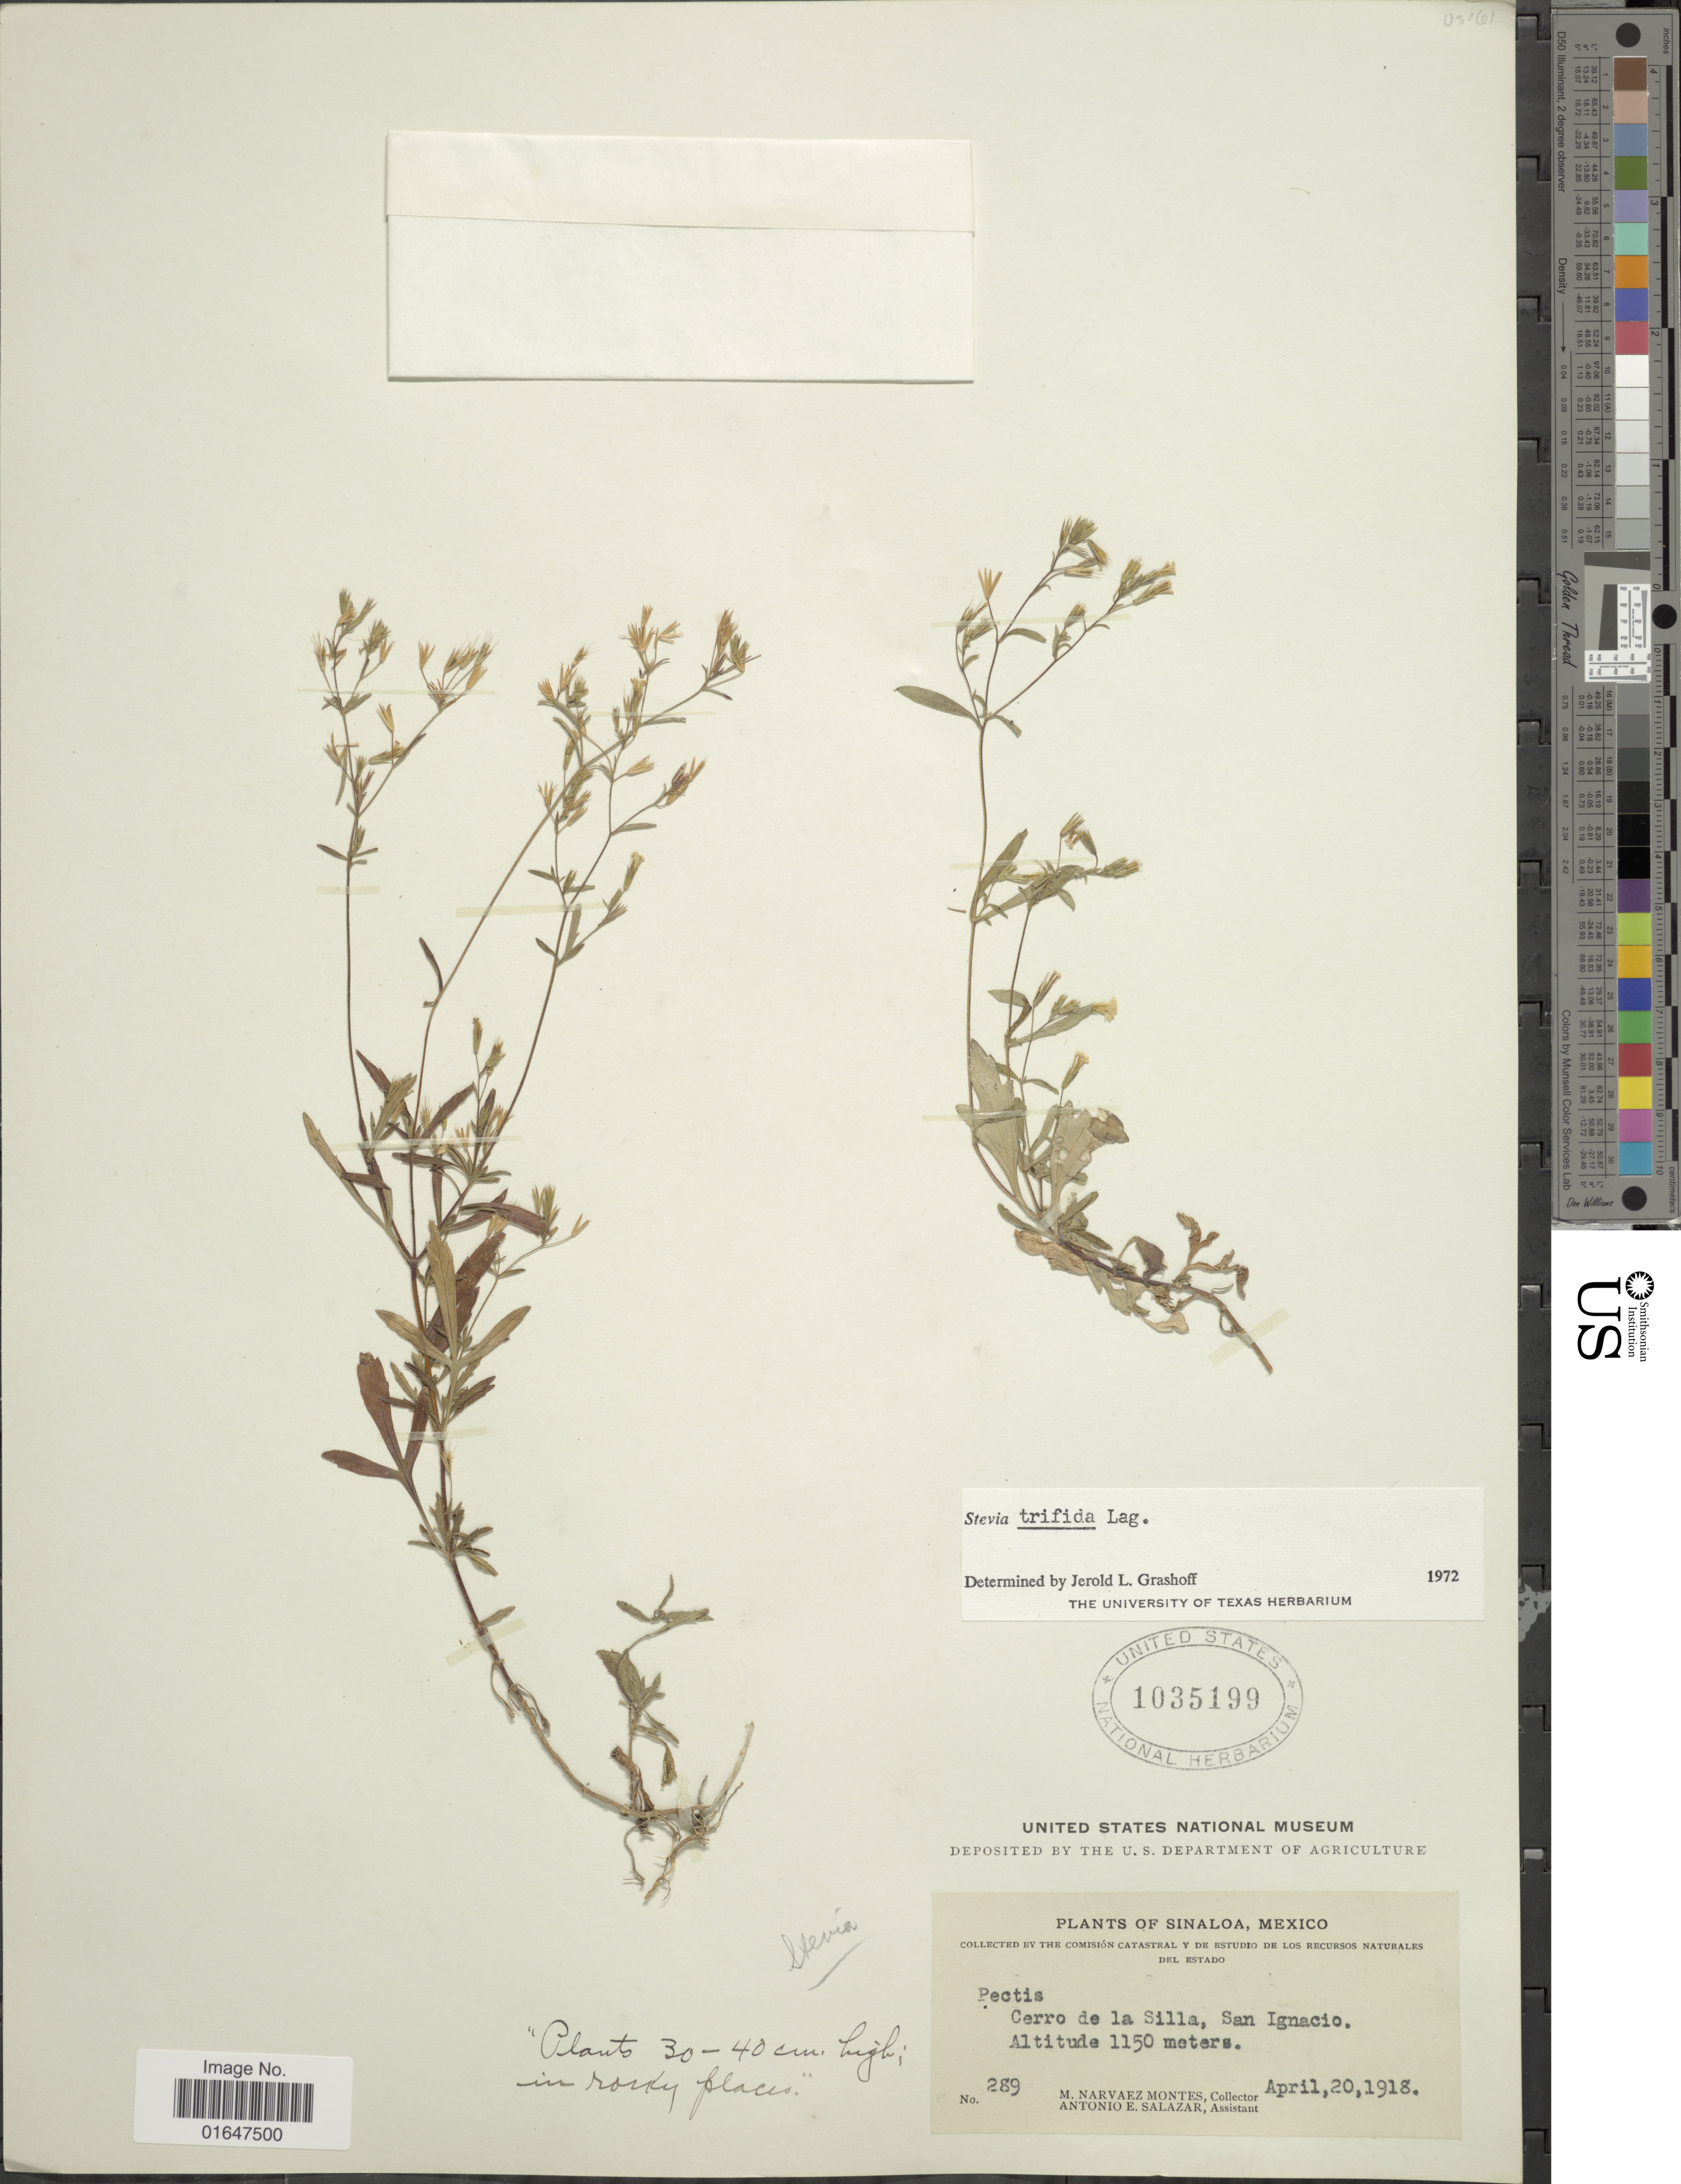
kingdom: Plantae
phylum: Tracheophyta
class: Magnoliopsida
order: Asterales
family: Asteraceae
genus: Stevia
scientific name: Stevia trifida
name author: Lag.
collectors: M. Narvaez M. & A. E. Salazar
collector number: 289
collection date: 1918-04-20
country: Mexico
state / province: Sinaloa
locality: Cerro de la Silla, San Ignacio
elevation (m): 1150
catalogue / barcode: US 1035199